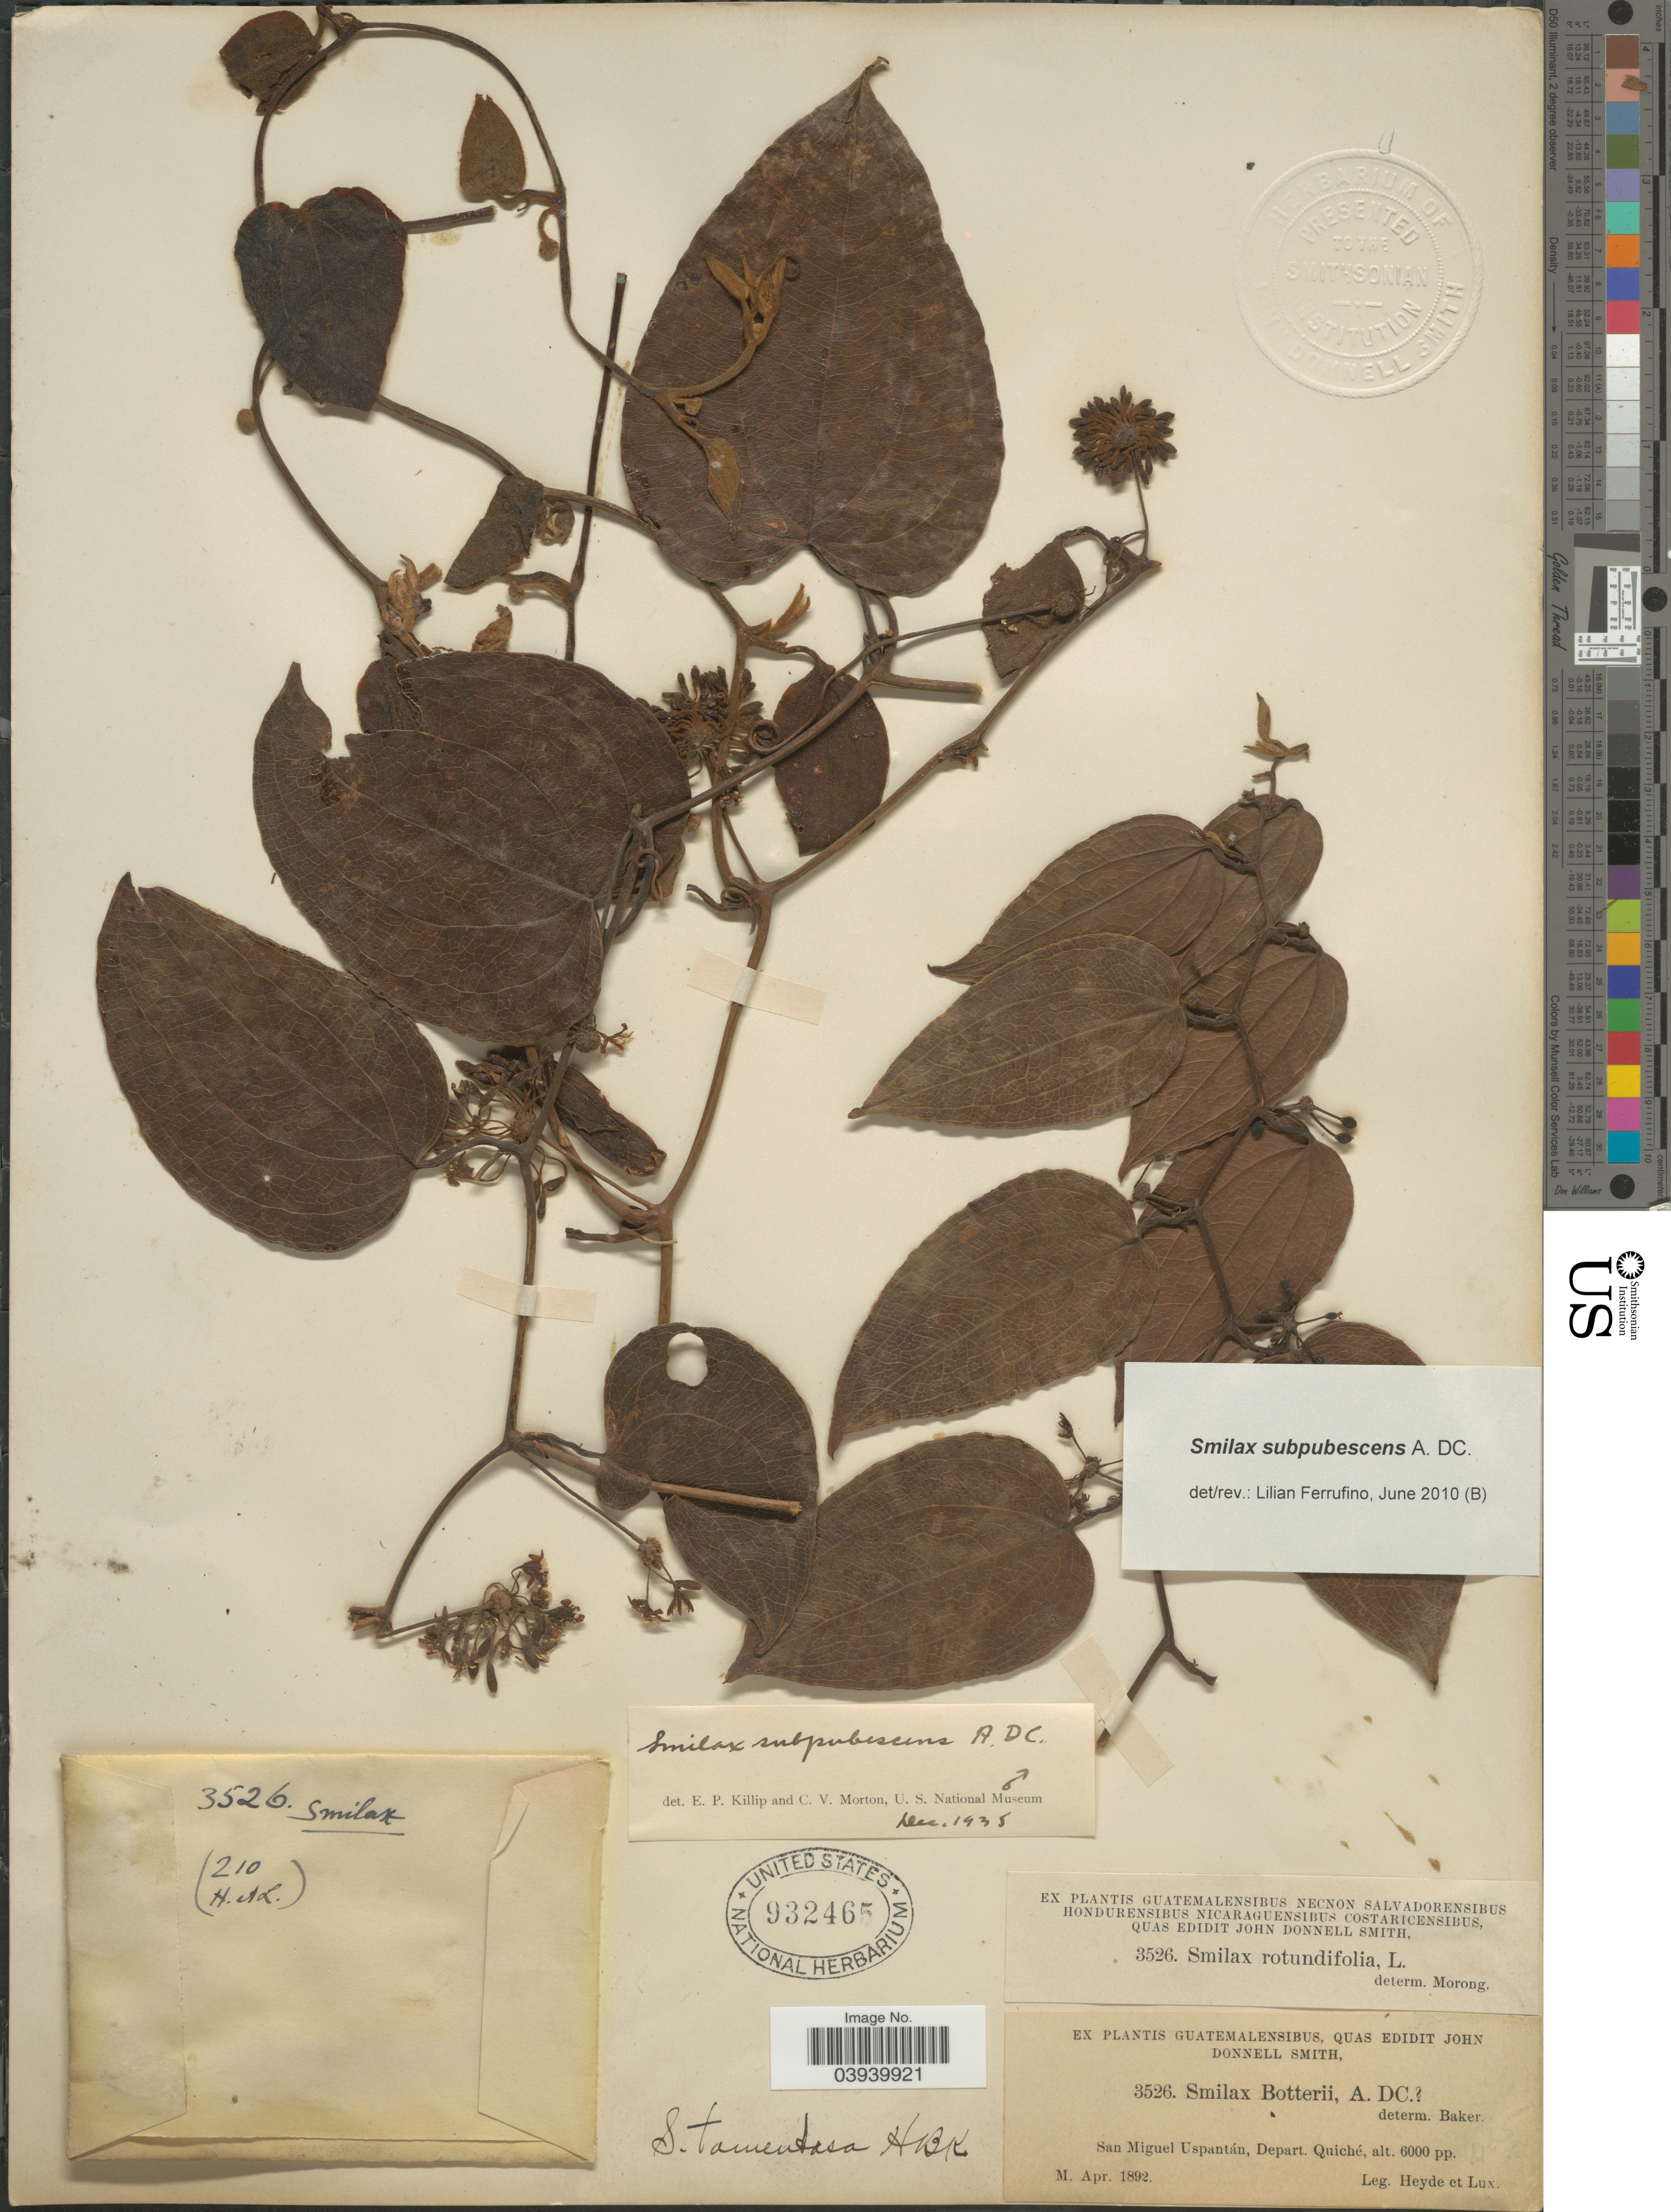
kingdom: Plantae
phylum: Tracheophyta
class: Liliopsida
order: Liliales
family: Smilacaceae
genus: Smilax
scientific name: Smilax subpubescens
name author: A. DC.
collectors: Heyde & Lux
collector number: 3526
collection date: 1892-04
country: Guatemala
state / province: El Quiche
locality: San Miguel Uspantán, Depart. Quiché.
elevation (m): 1829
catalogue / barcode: US 932465